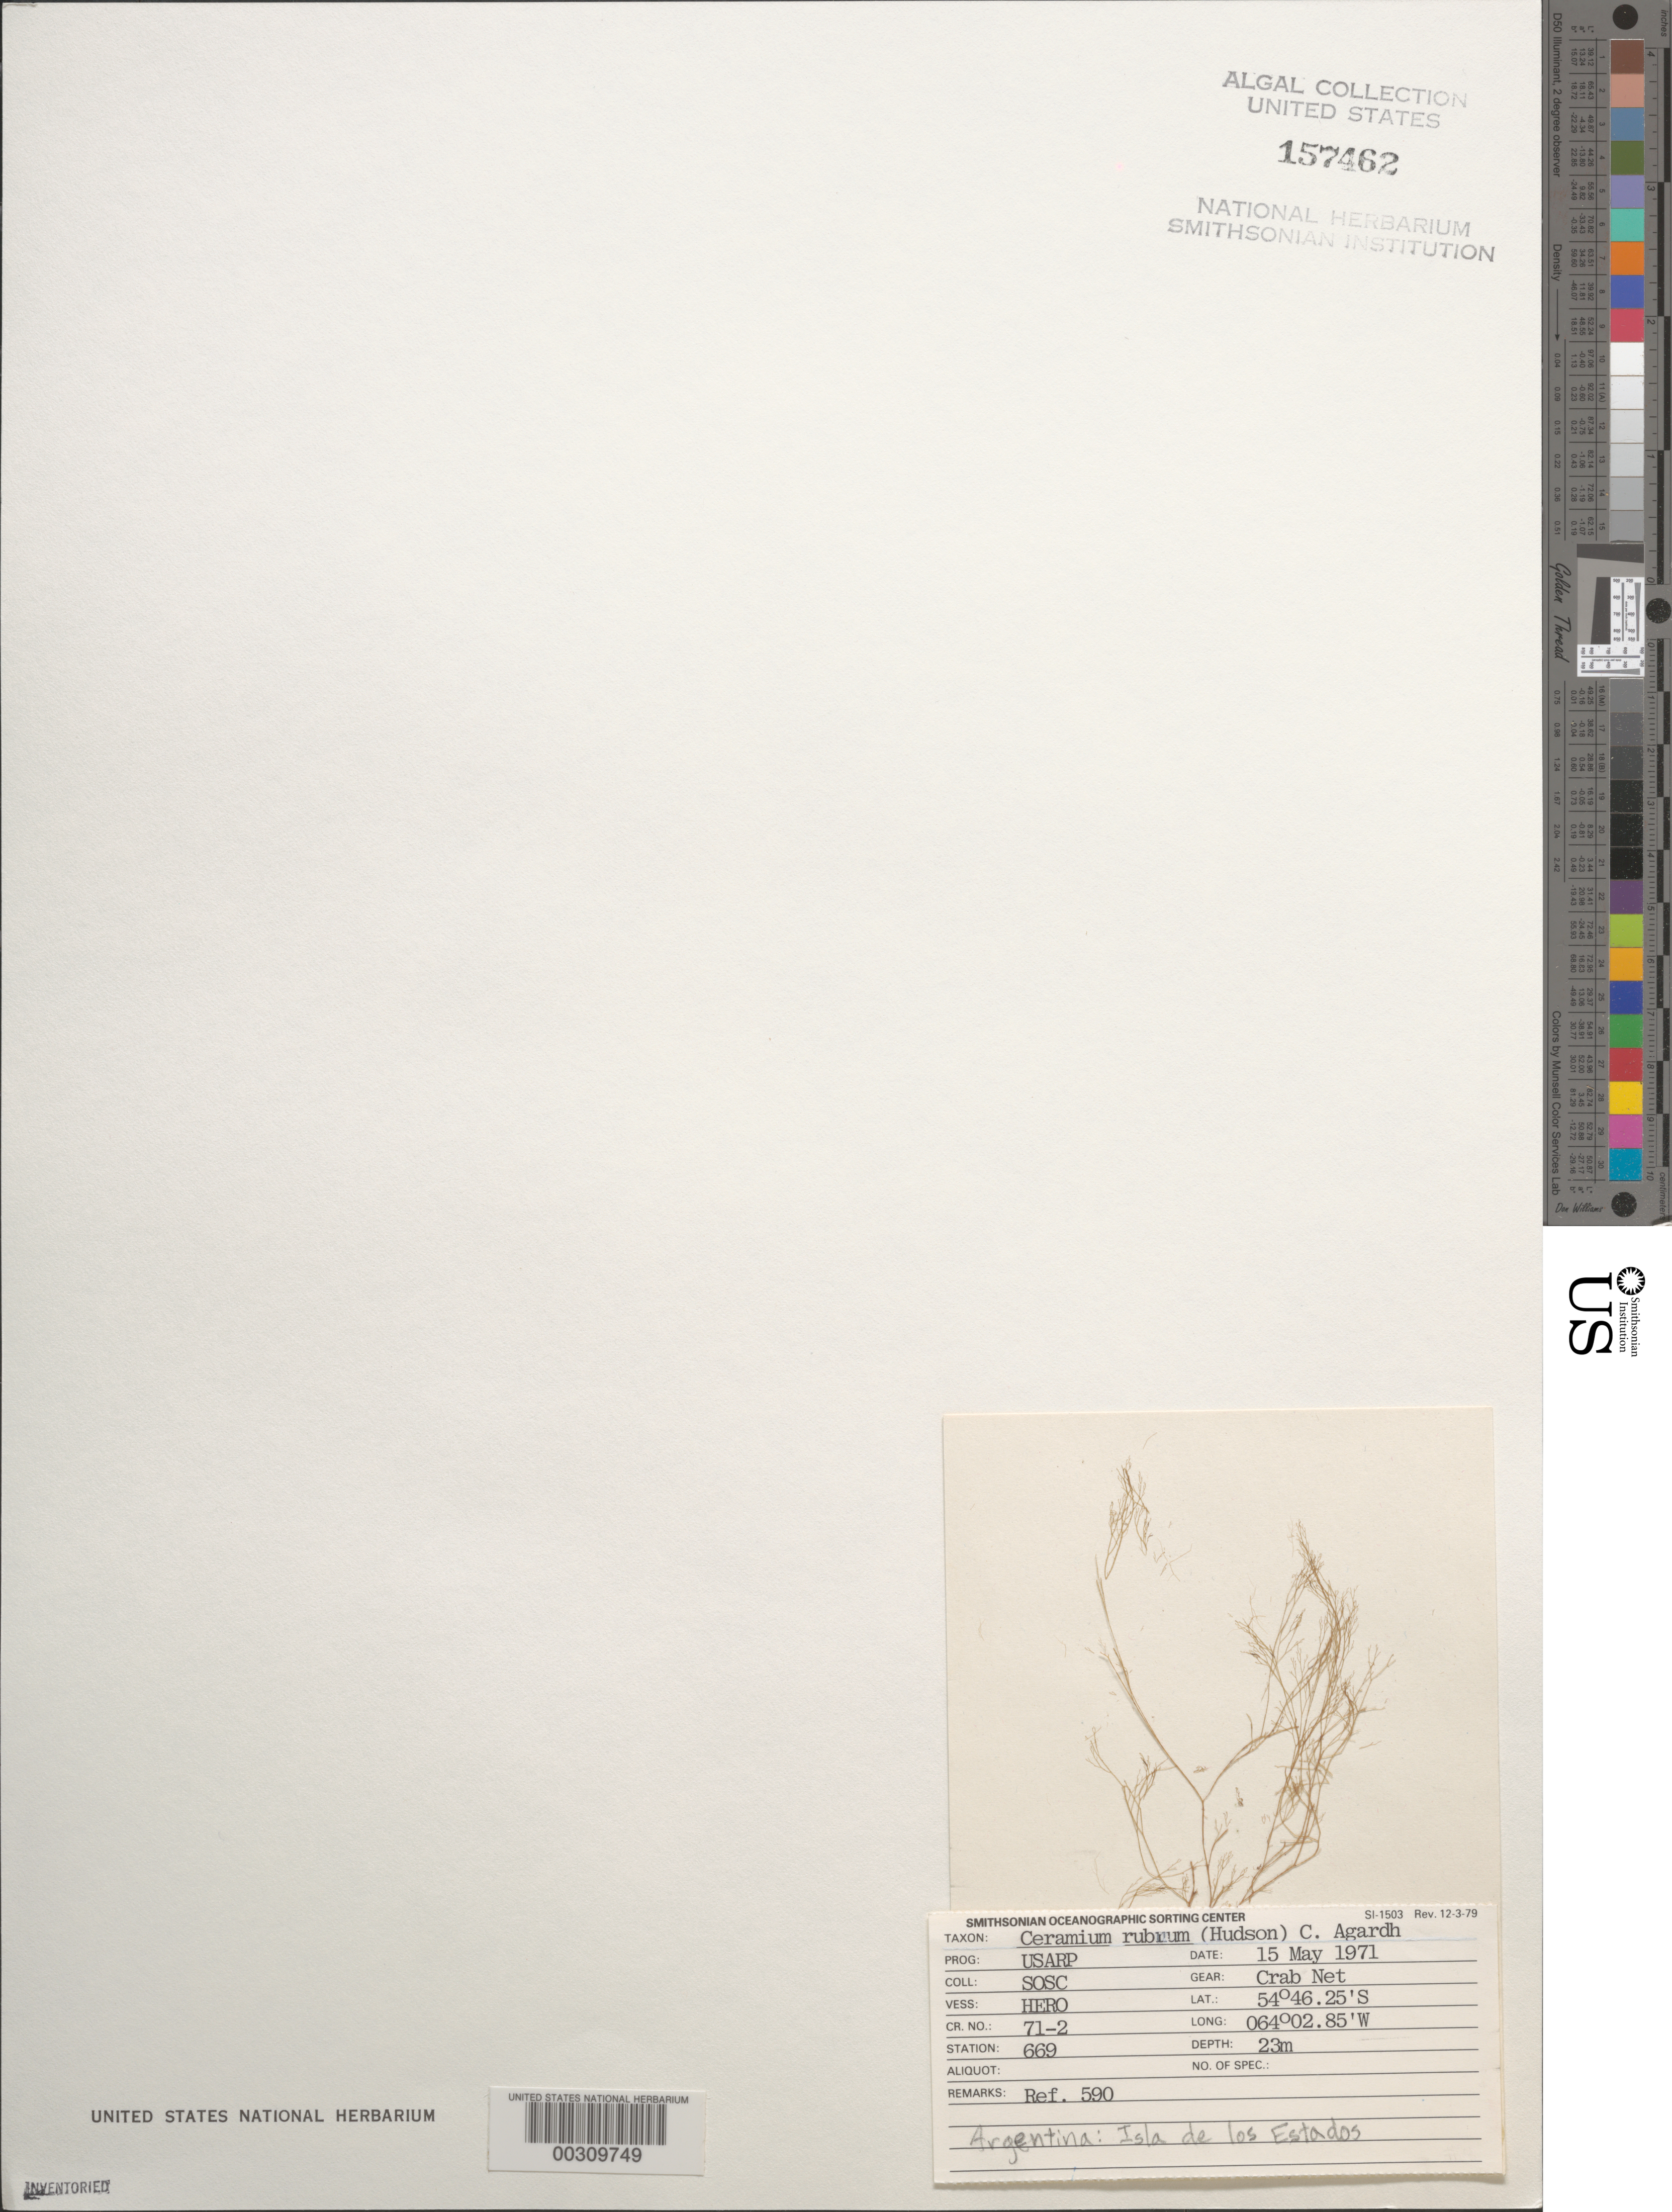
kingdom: Plantae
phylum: Rhodophyta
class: Florideophyceae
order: Ceramiales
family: Ceramiaceae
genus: Ceramium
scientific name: Ceramium rubrum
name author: C. Agardh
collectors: SOSC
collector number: Station 669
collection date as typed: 15 May 1971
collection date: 1971-05-15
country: Argentina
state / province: Tierra del Fuego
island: Isla de los Estados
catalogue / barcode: US 157462